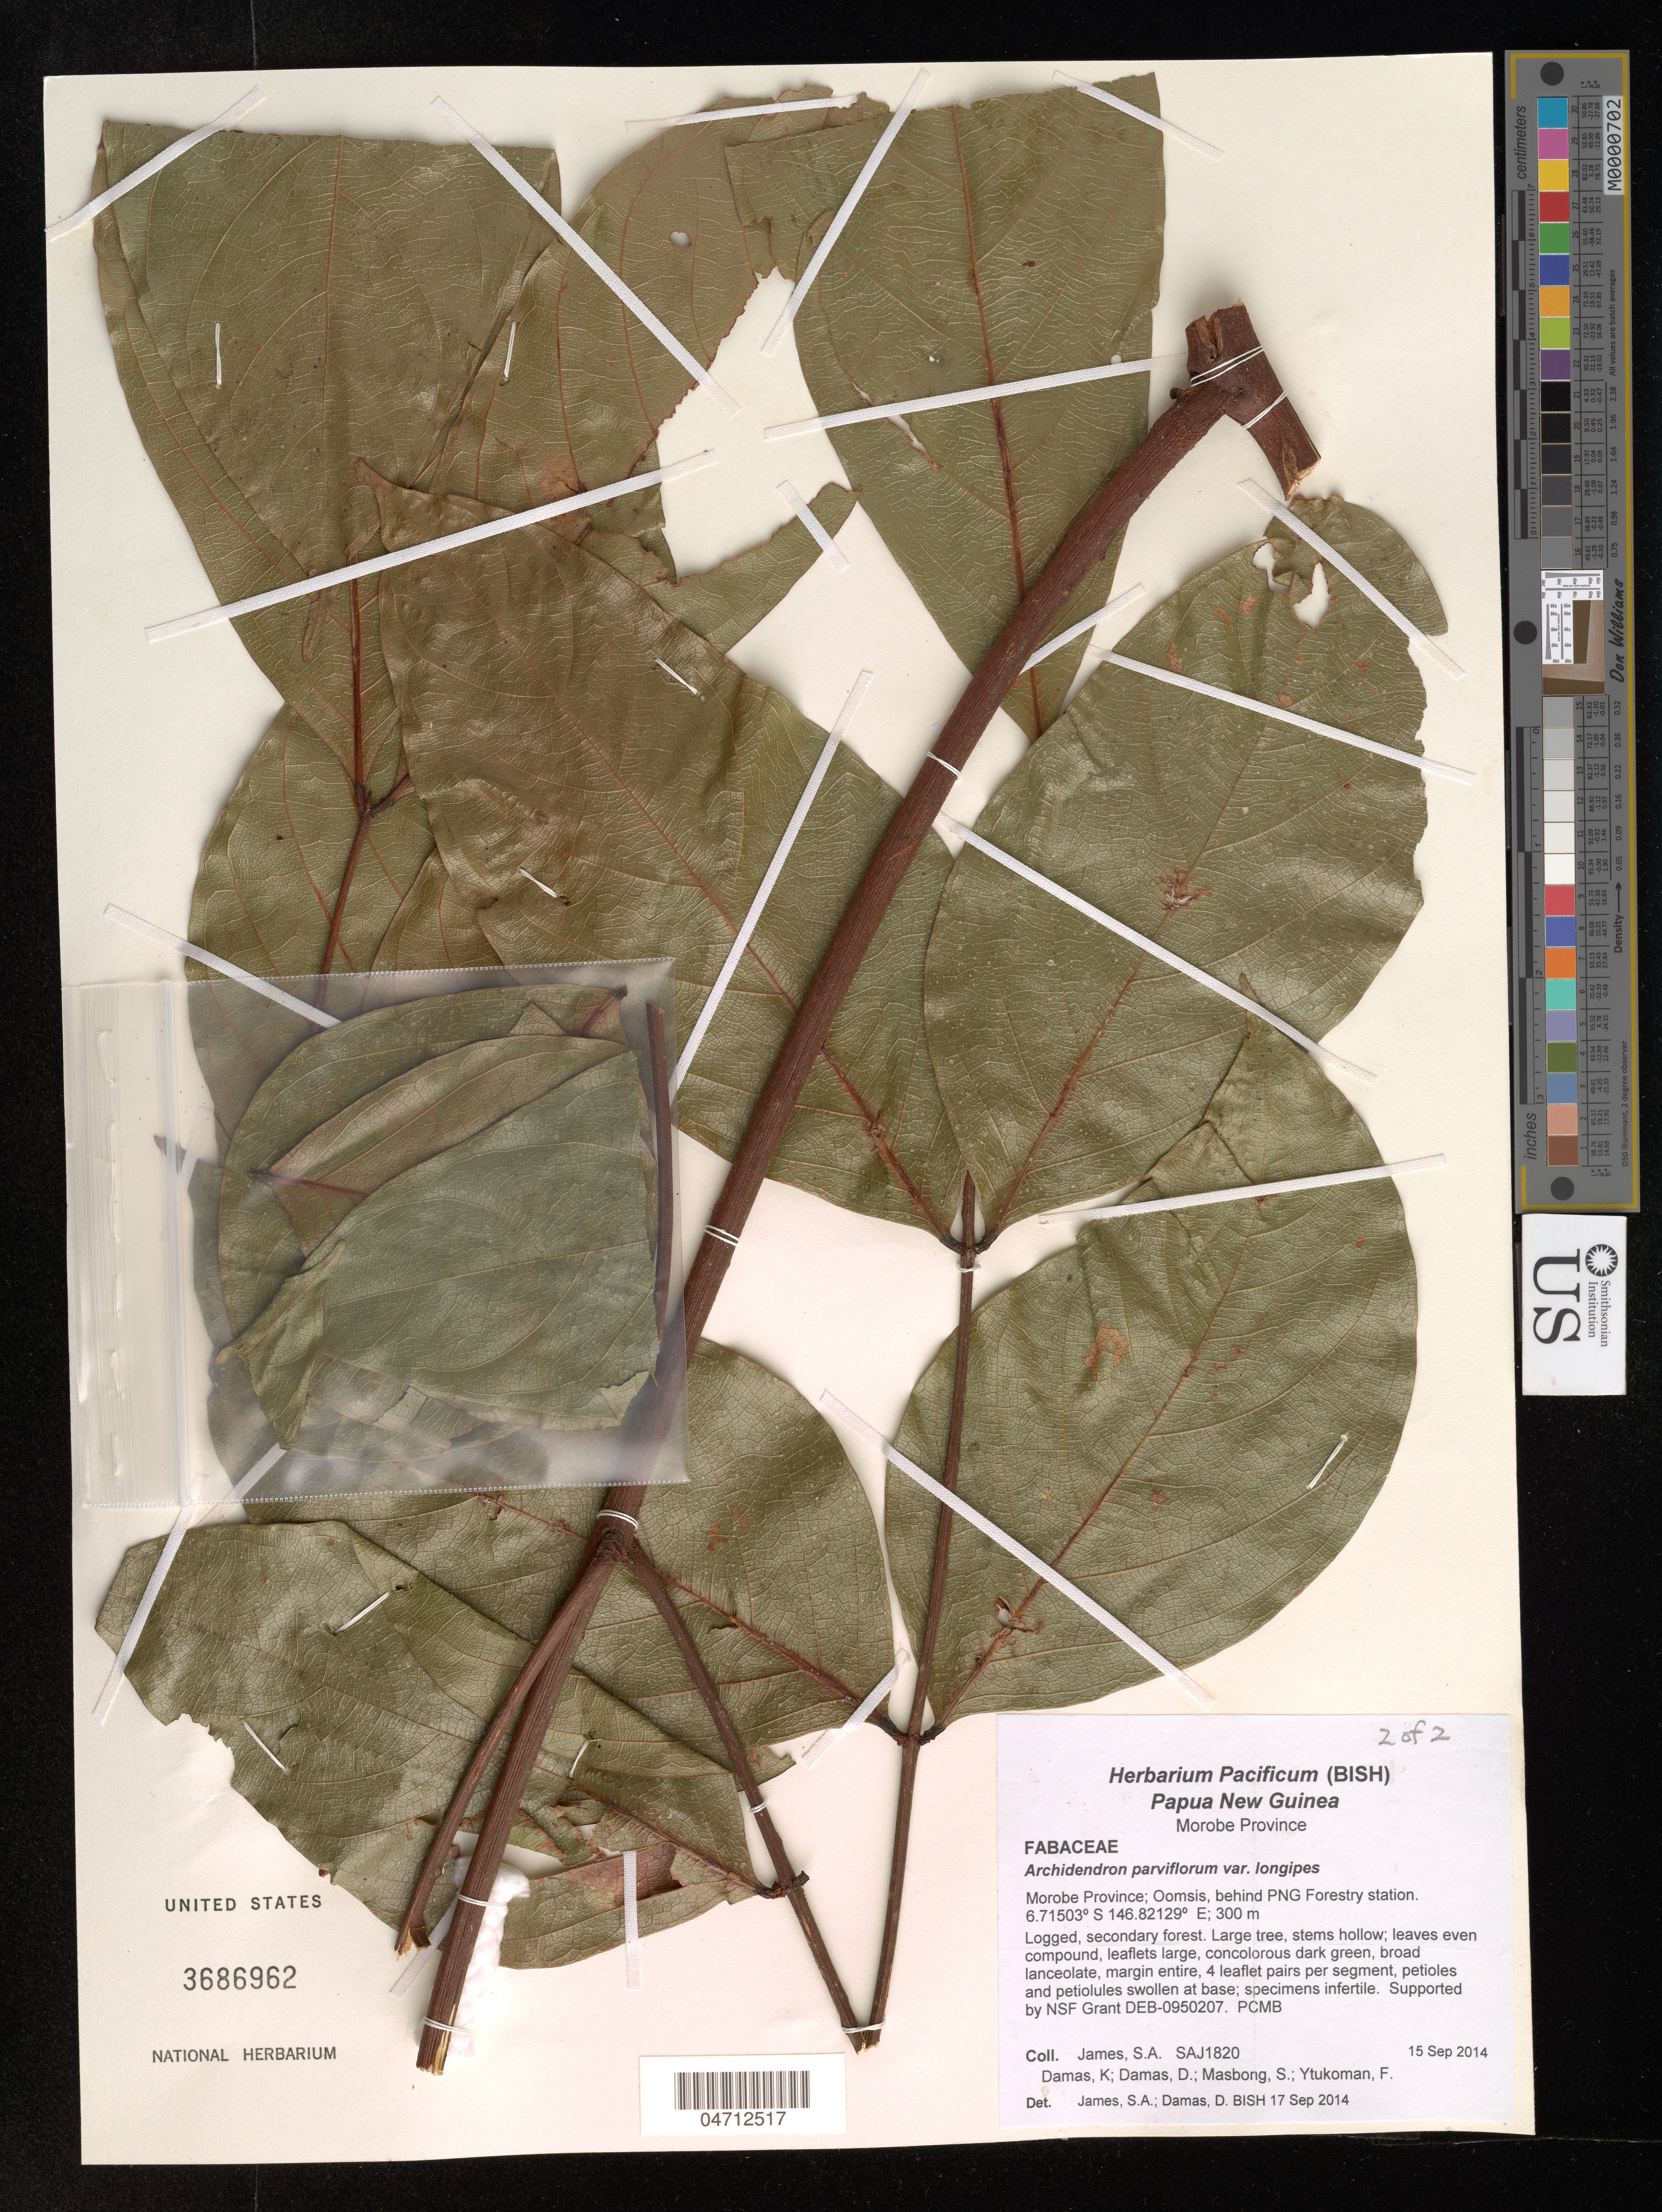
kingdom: Plantae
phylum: Tracheophyta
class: Magnoliopsida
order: Fabales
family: Fabaceae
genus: Archidendron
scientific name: Archidendron parviflorum var. longipes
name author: de Wit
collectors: S. James, K. Damas, D. Damas, S. Masbong & F. Ytukoman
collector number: SAJ1820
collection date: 2014-09-15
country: Papua New Guinea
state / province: Morobe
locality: Oomsis, behind PNG Forestry station.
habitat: Logged, 2nd forest.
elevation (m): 300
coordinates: S, E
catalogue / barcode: US 3686962